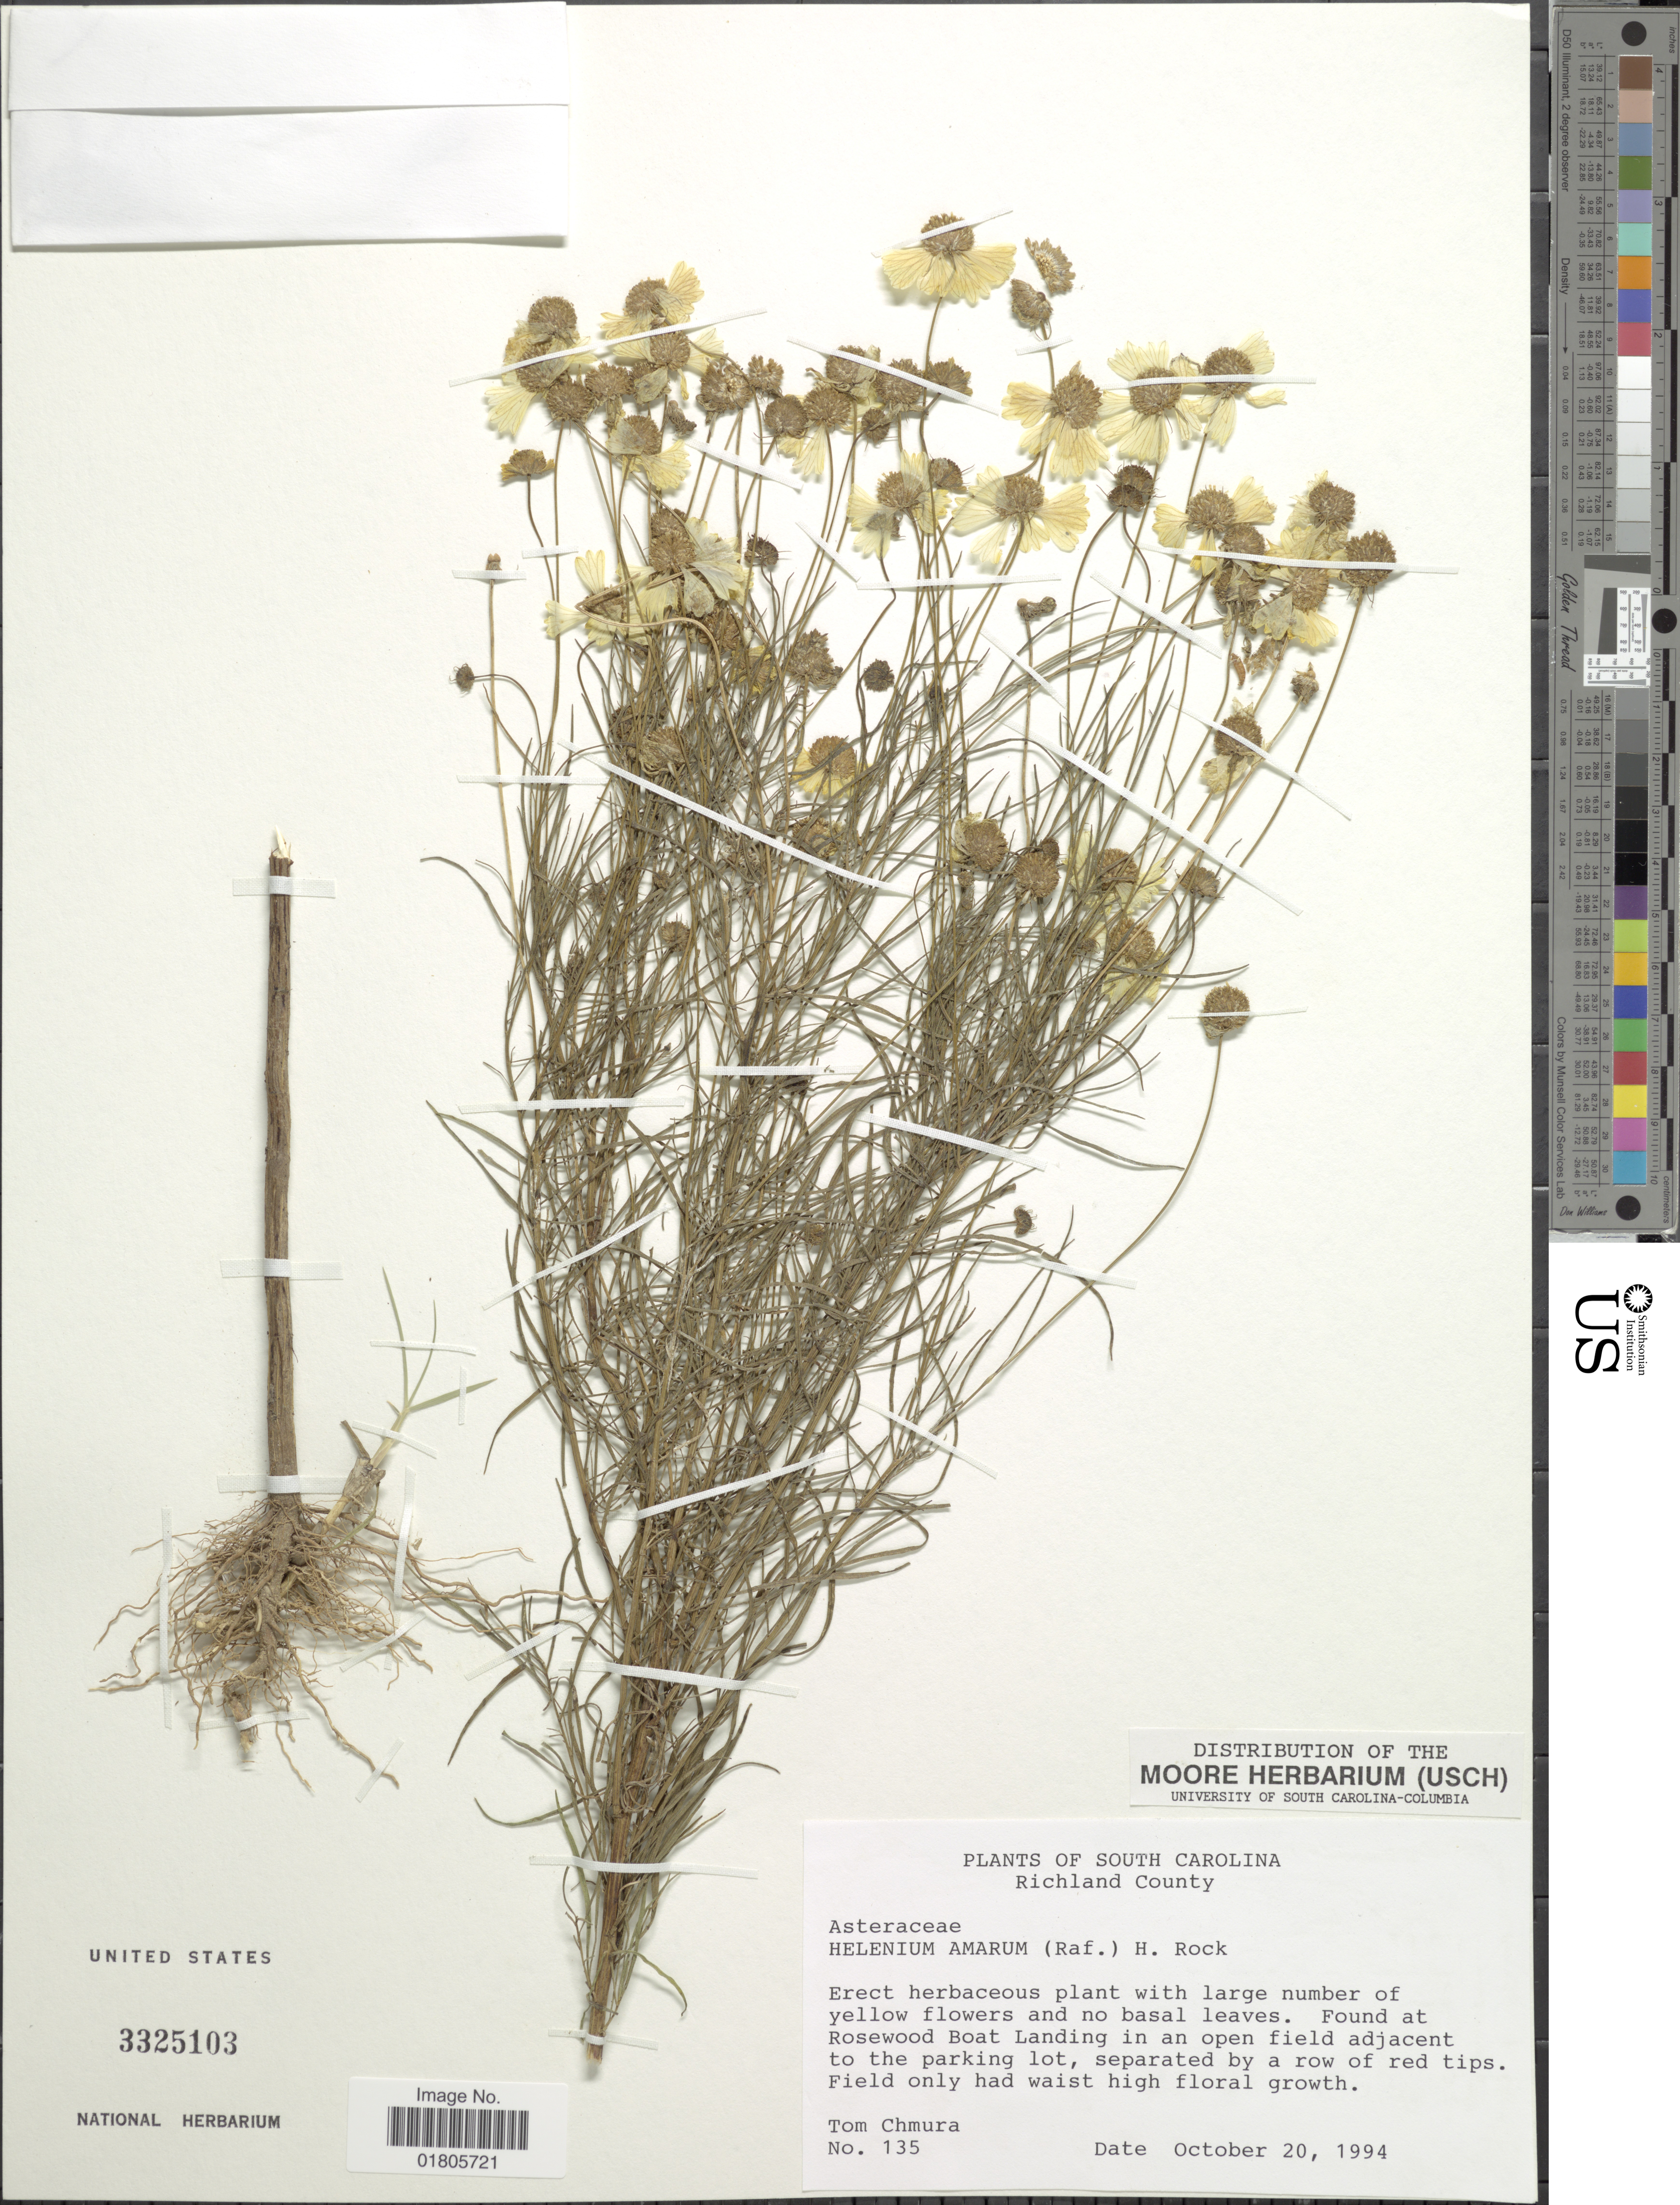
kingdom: Plantae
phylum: Tracheophyta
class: Magnoliopsida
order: Asterales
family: Asteraceae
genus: Helenium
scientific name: Helenium amarum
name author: (Raf.) H. Rock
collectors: T. Chmura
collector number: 135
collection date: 1994-10-20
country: United States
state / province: South Carolina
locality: Richland County. Found at Rosewood Boat Landing in an open field adjacent to the parking lot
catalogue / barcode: US 3325103